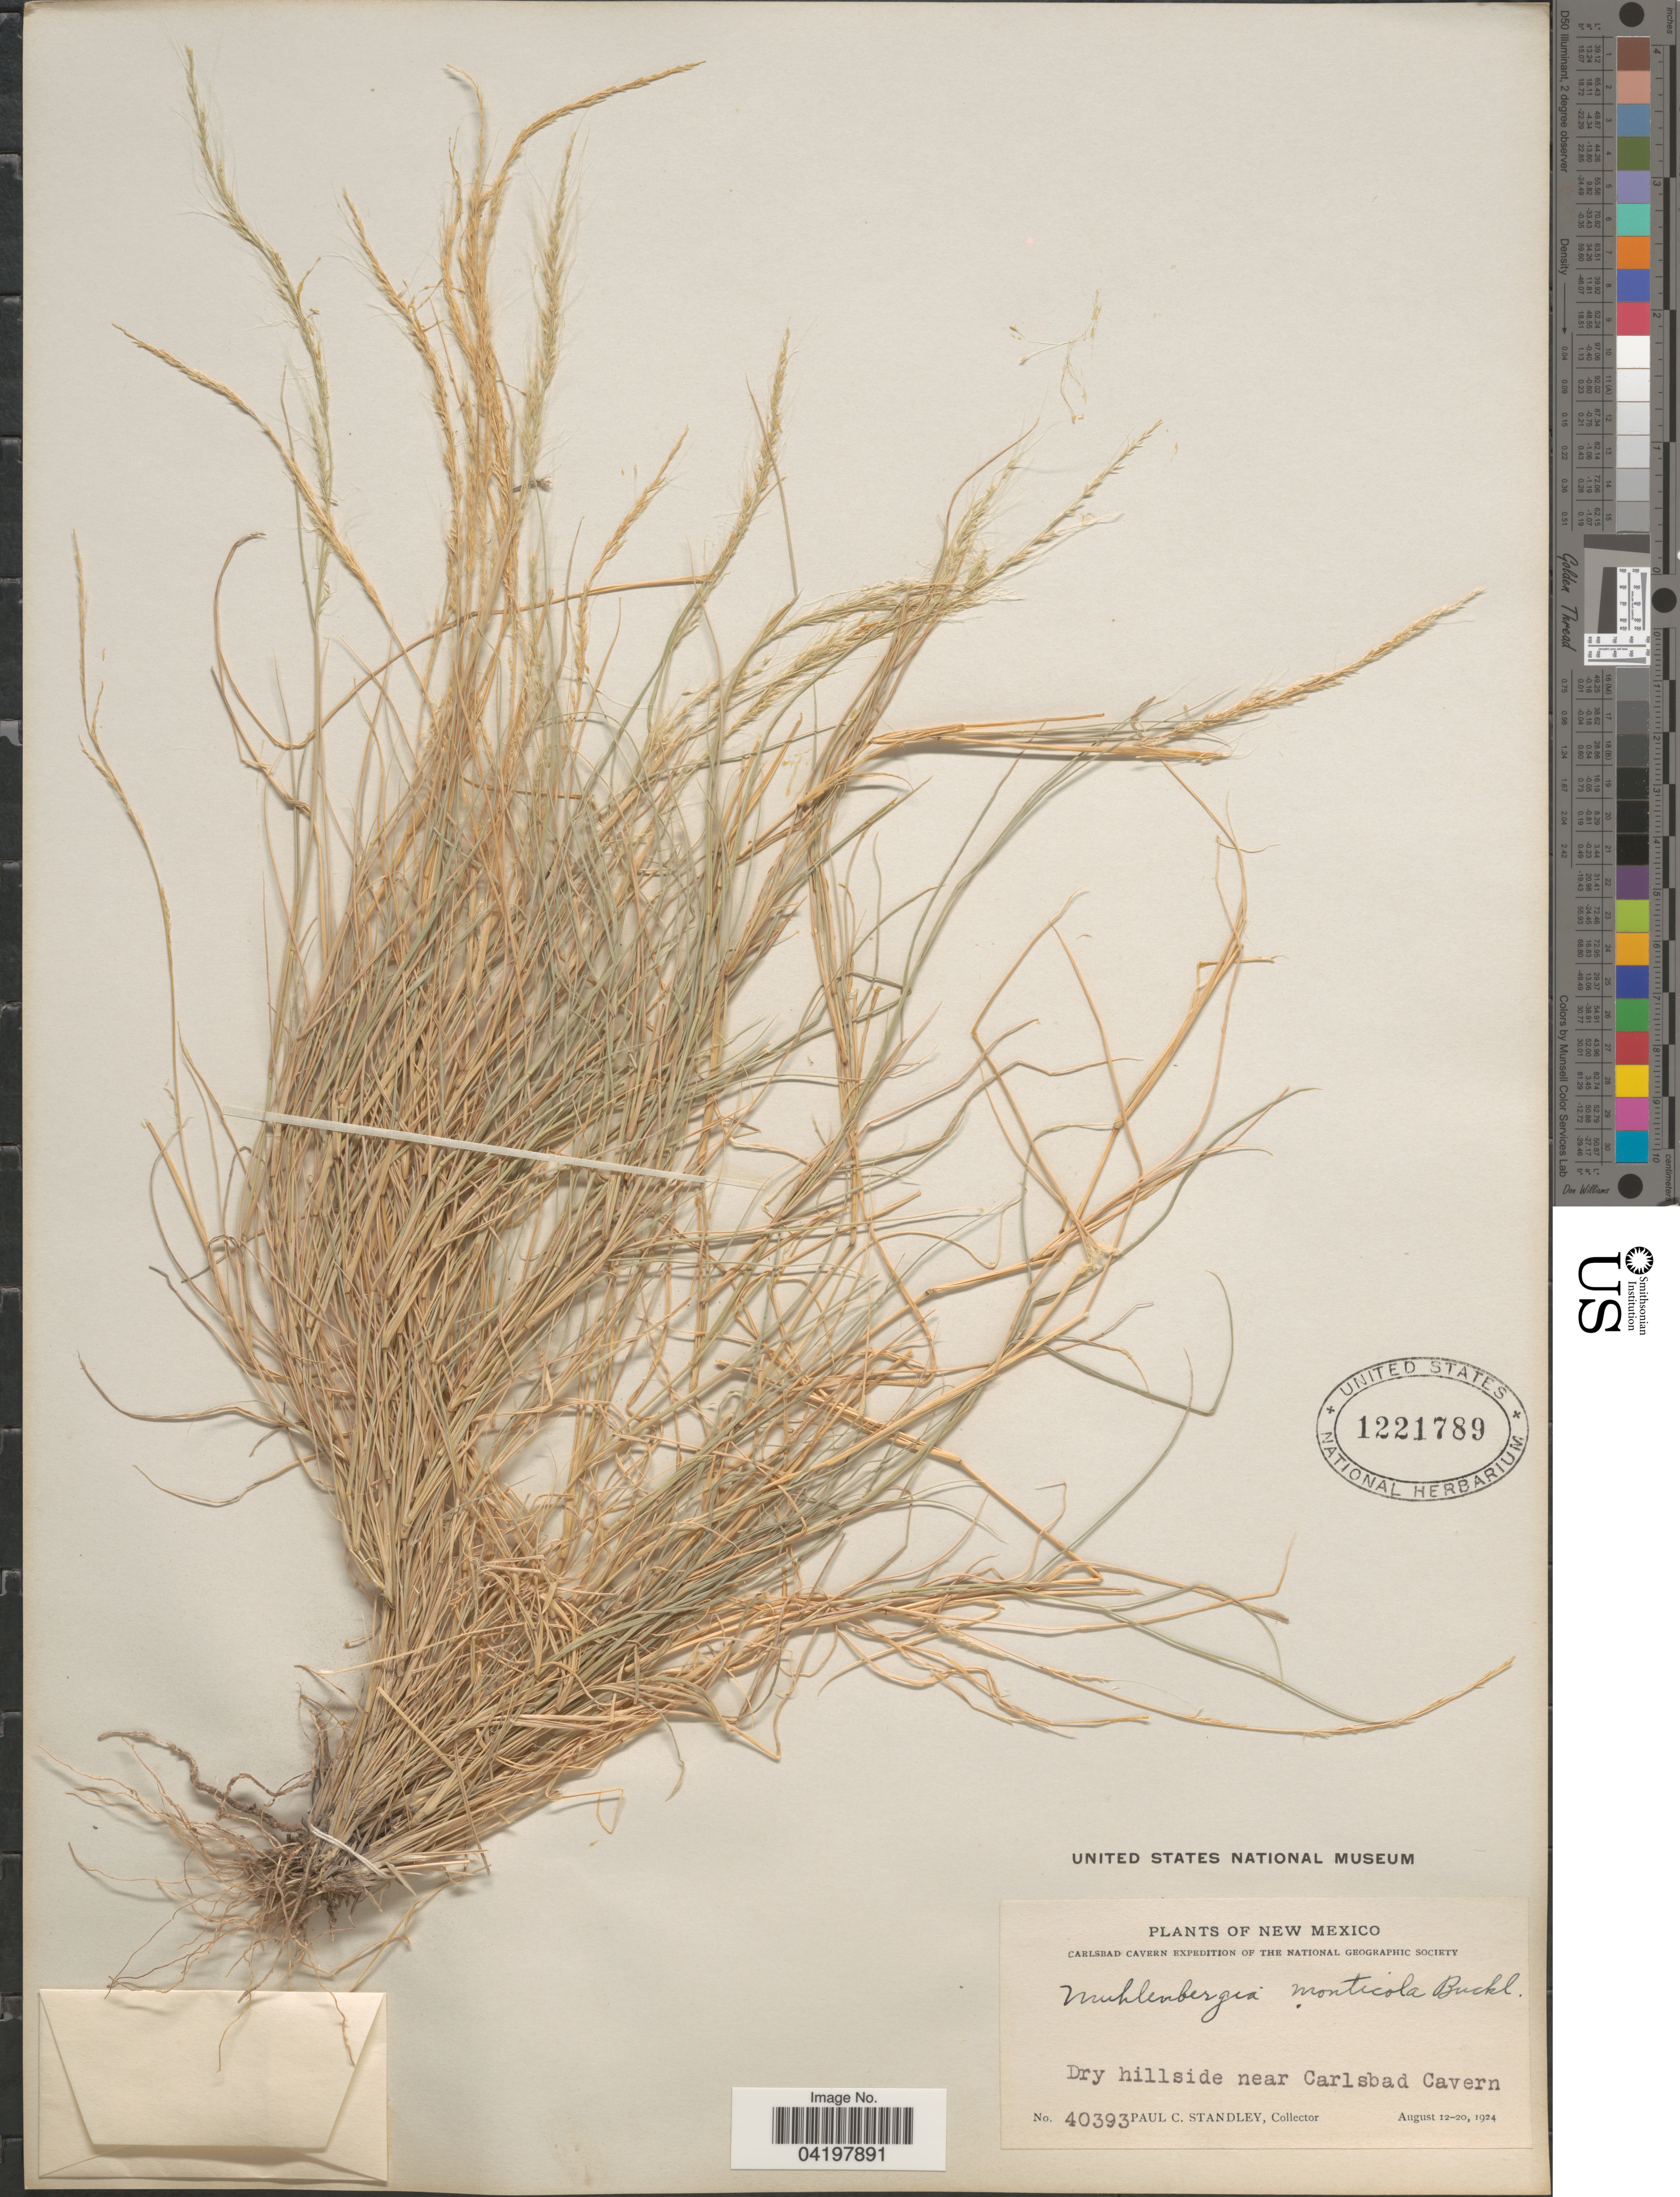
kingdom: Plantae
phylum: Tracheophyta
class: Liliopsida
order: Poales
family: Poaceae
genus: Muhlenbergia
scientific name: Muhlenbergia tenuifolia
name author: (Kunth) Kunth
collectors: P. C. Standley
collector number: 40393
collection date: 1924-08-12/1924-08-20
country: United States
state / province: New Mexico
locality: Carlsbad Cavern Expedition of the National Geographic Society. Dry hillside near Carlsbad Cavern.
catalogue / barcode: US 1221789